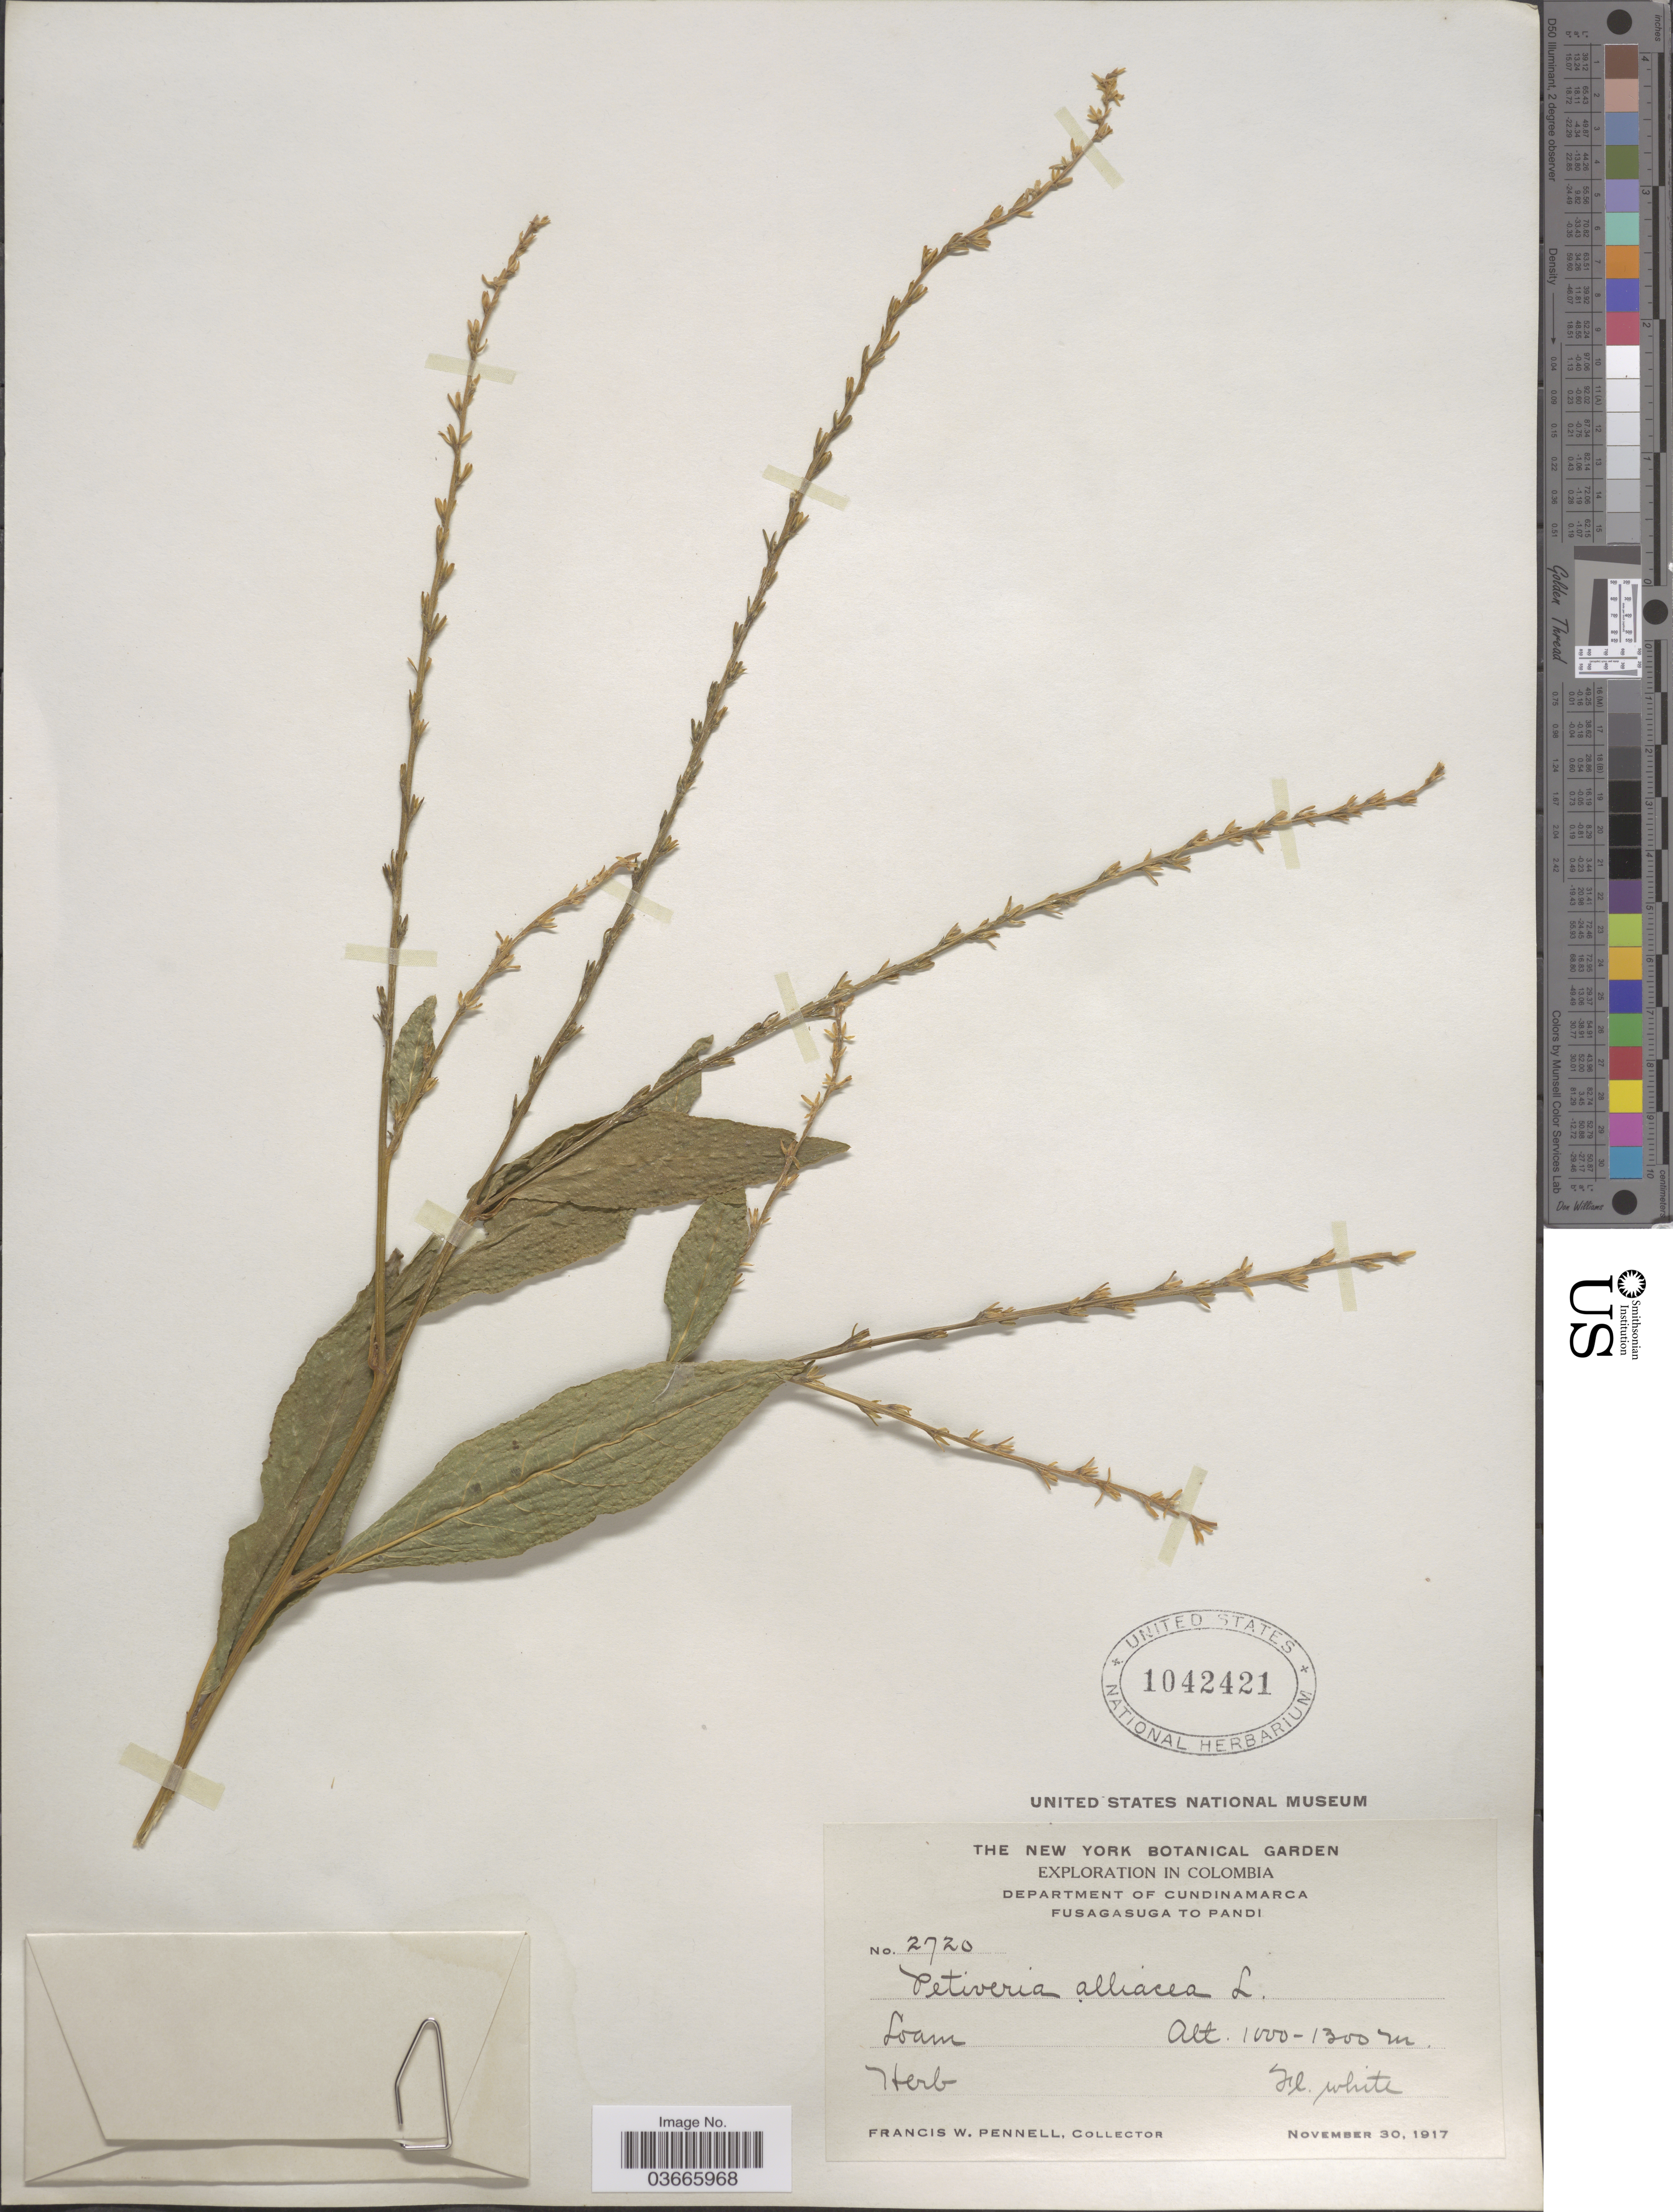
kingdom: Plantae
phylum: Tracheophyta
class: Magnoliopsida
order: Caryophyllales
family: Phytolaccaceae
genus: Petiveria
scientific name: Petiveria alliacea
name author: L.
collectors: F. W. Pennell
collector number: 2720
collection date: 1917-11-30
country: Colombia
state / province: Cundinamarca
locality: Department of Cundinamarca. Fusagasuga to Pandi.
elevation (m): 1000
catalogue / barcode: US 1042421